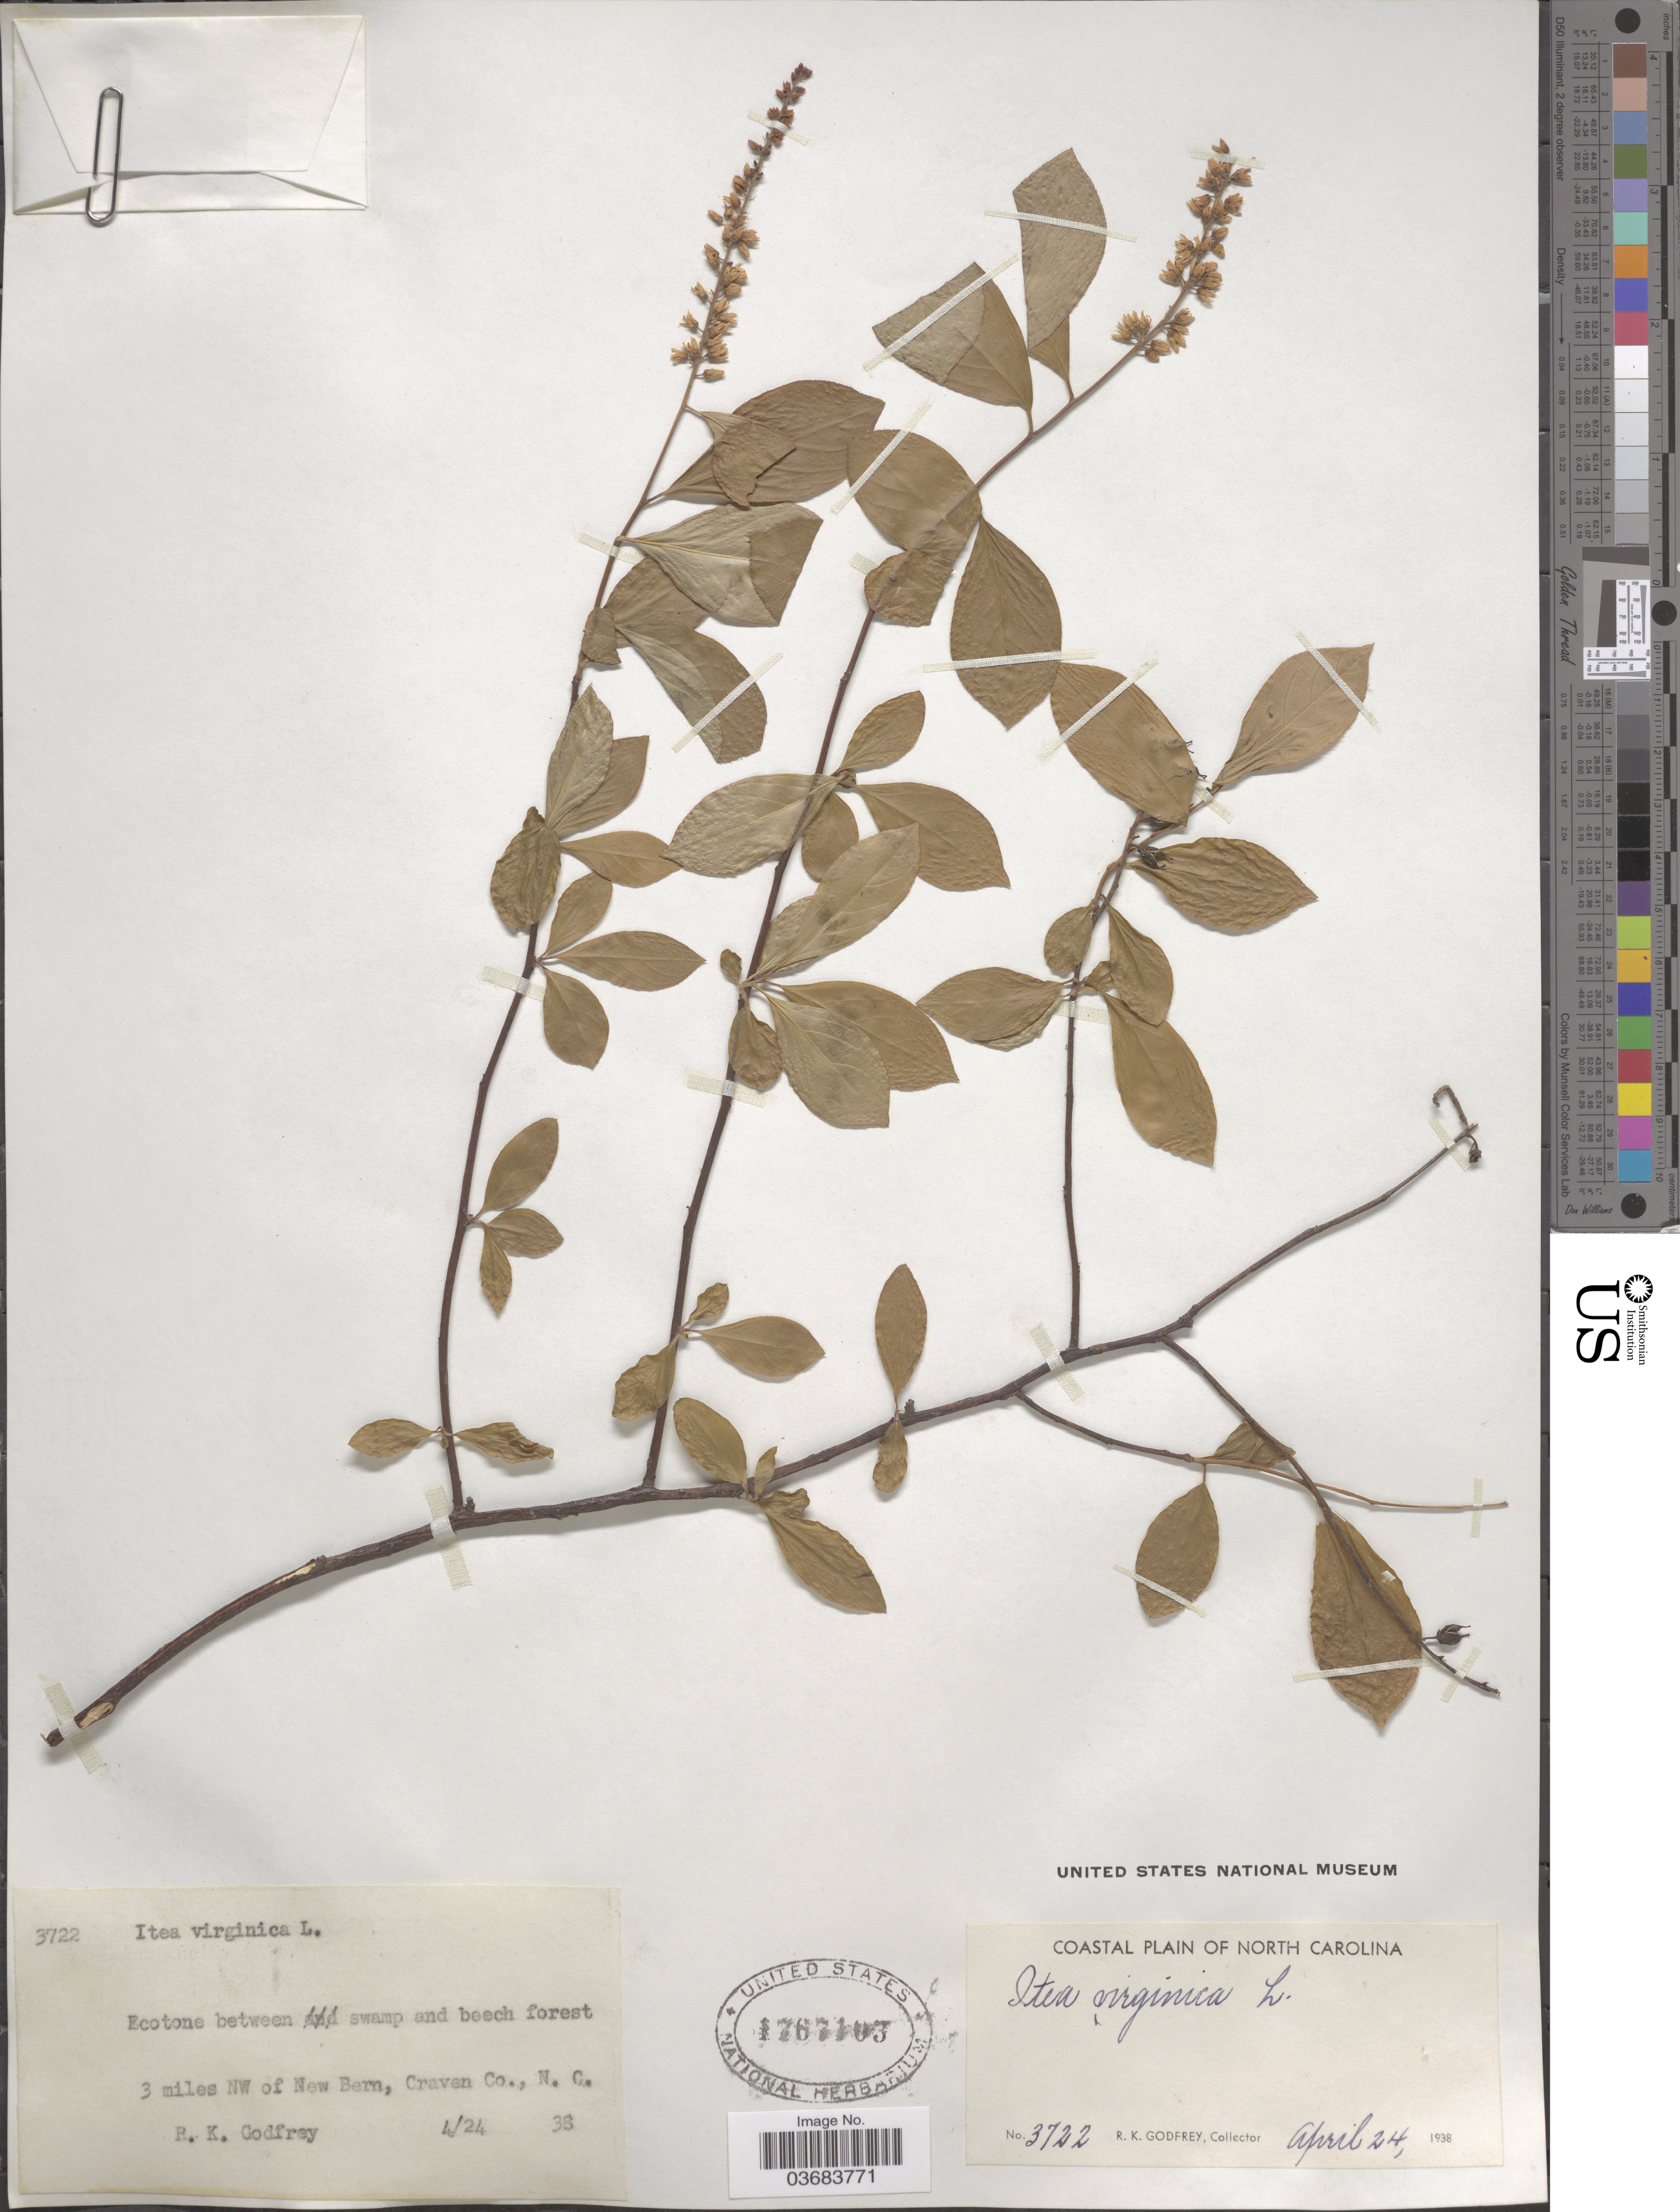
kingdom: Plantae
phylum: Tracheophyta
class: Magnoliopsida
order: Saxifragales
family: Iteaceae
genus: Itea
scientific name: Itea virginica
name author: L.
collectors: R. K. Godfrey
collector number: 3722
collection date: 1938-04-24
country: United States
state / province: North Carolina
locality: Ecotone between swamp and beech forest. 3 miles NW of New Bern, Craven Co. Coastal Plain.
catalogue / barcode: US 1767103